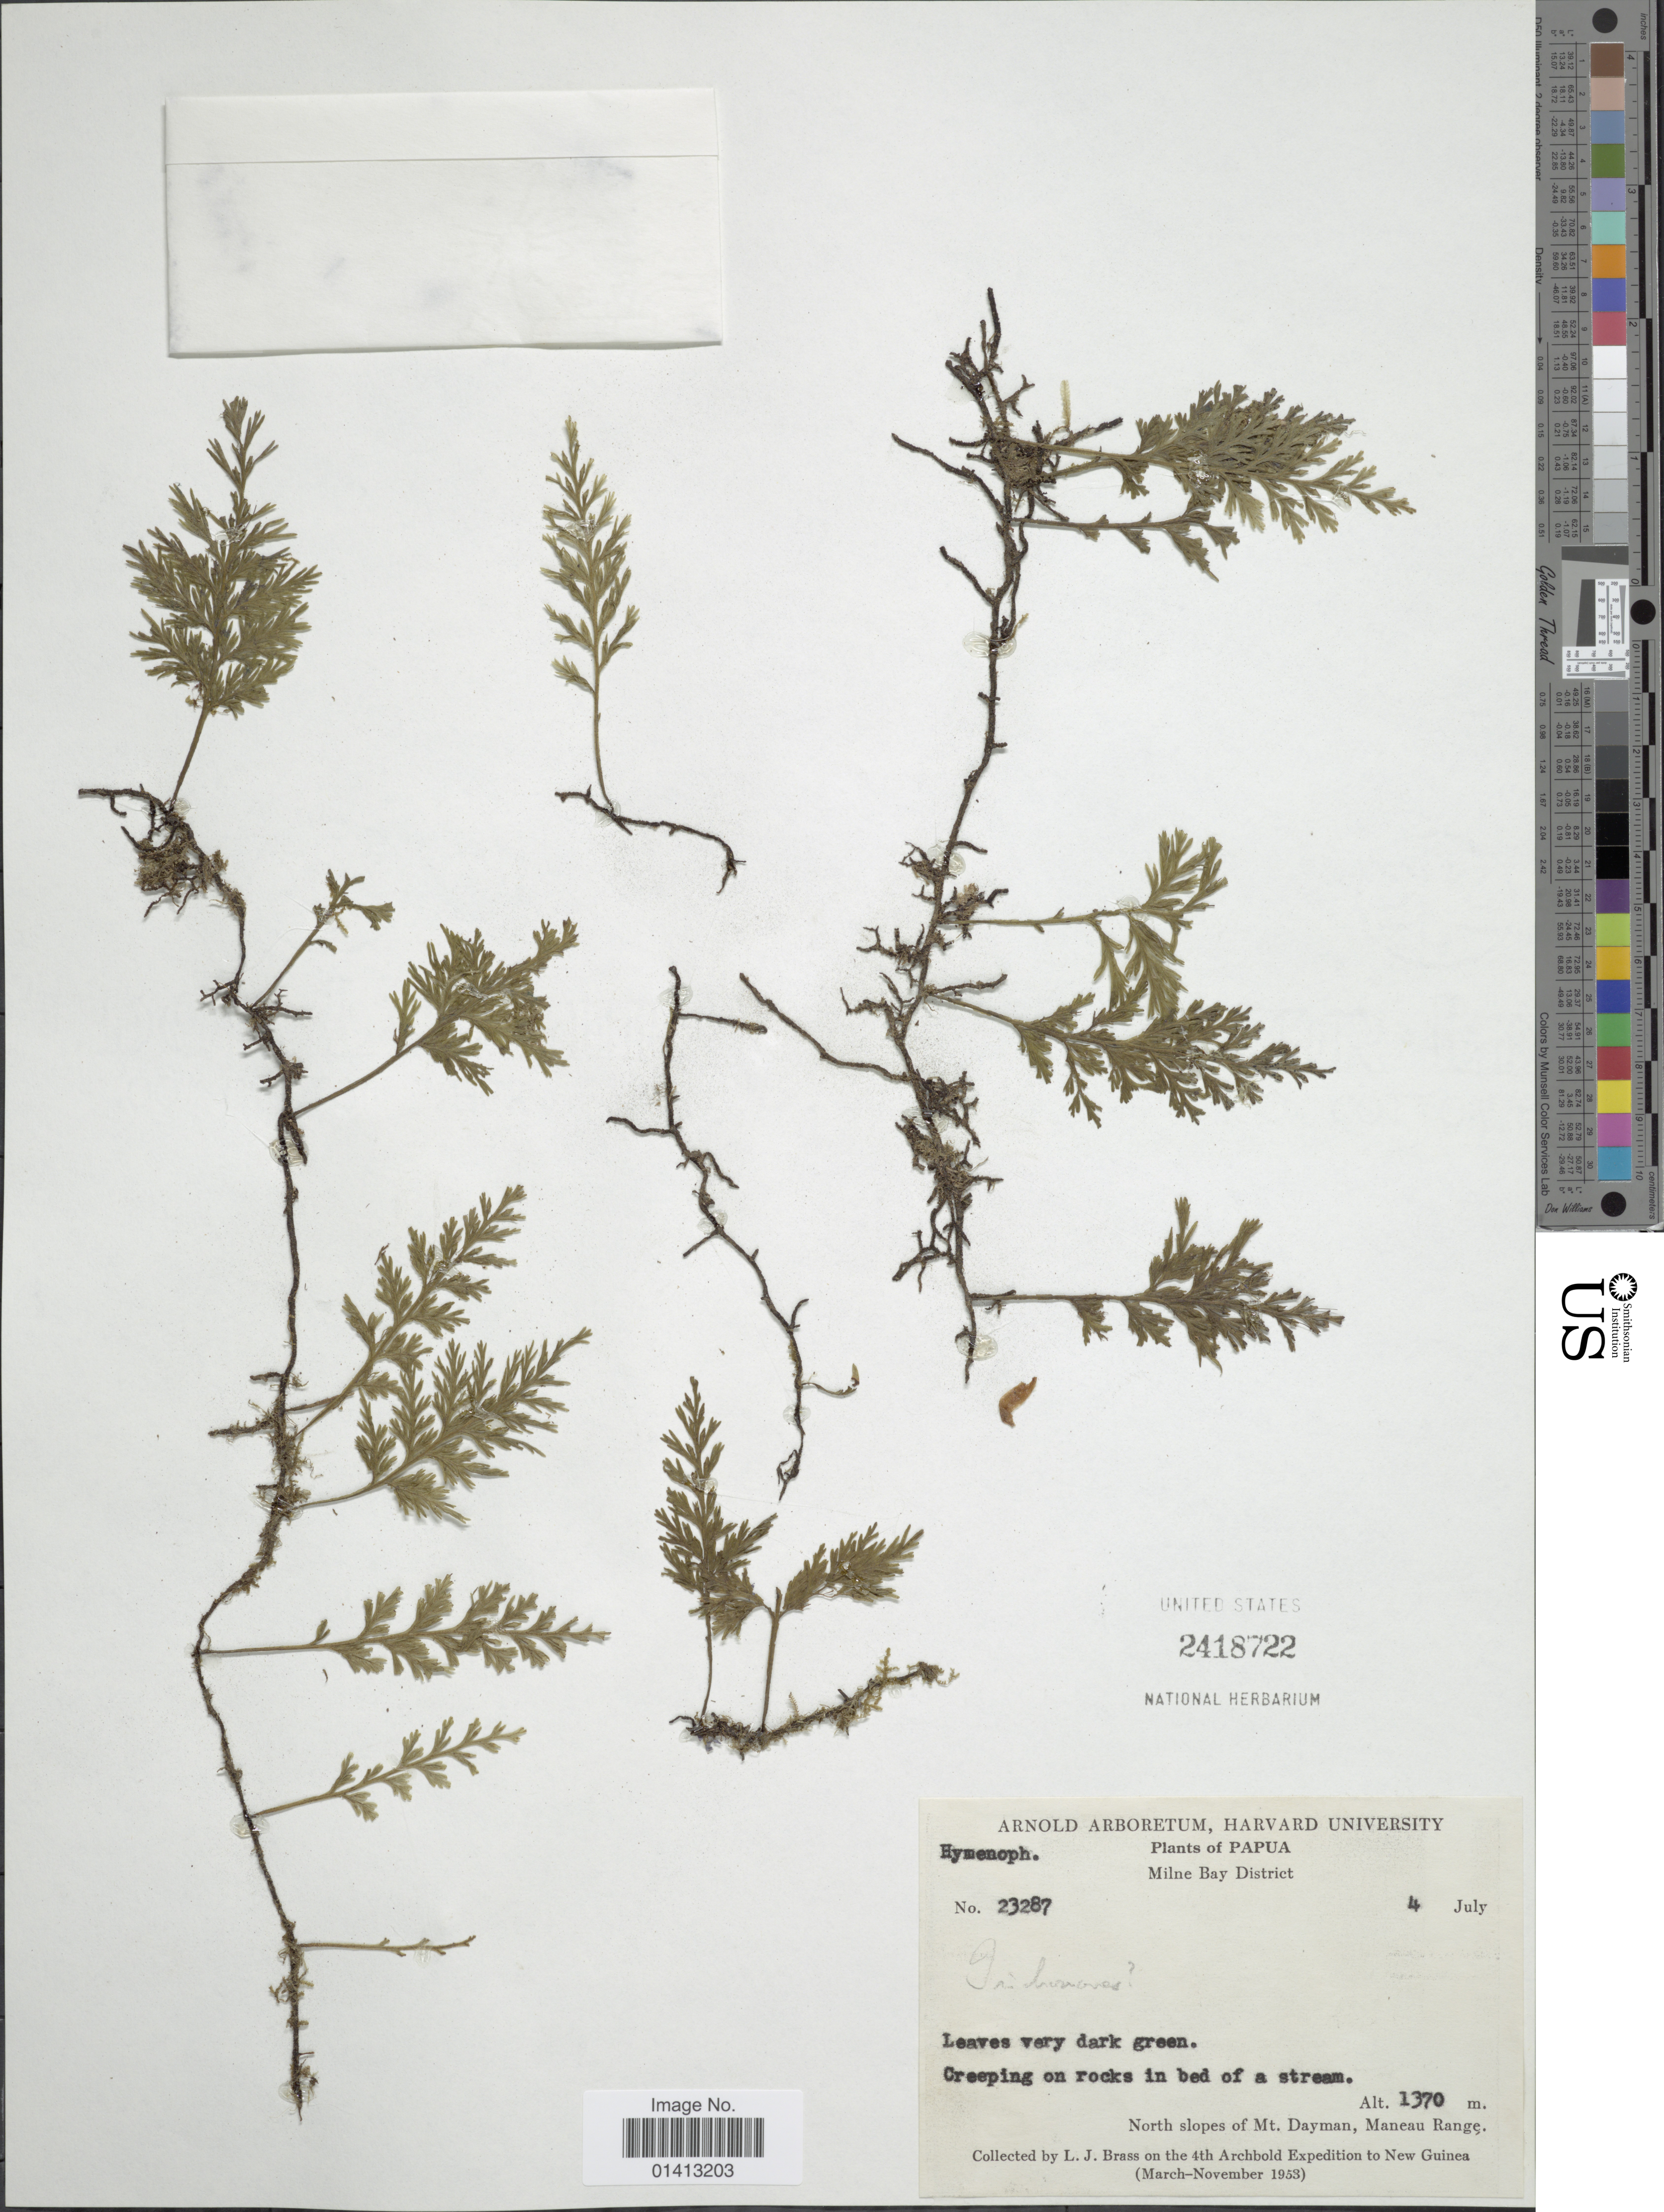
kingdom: Plantae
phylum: Tracheophyta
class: Polypodiopsida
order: Hymenophyllales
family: Hymenophyllaceae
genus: Crepidomanes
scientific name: Crepidomanes sp.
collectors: L. J. Brass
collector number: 23287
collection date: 1953-07-04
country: Papua New Guinea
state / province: Milne Bay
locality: Milne Bay District, North slopes of Mt Dayman, Maneau Range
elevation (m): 1370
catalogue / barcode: US 2418722